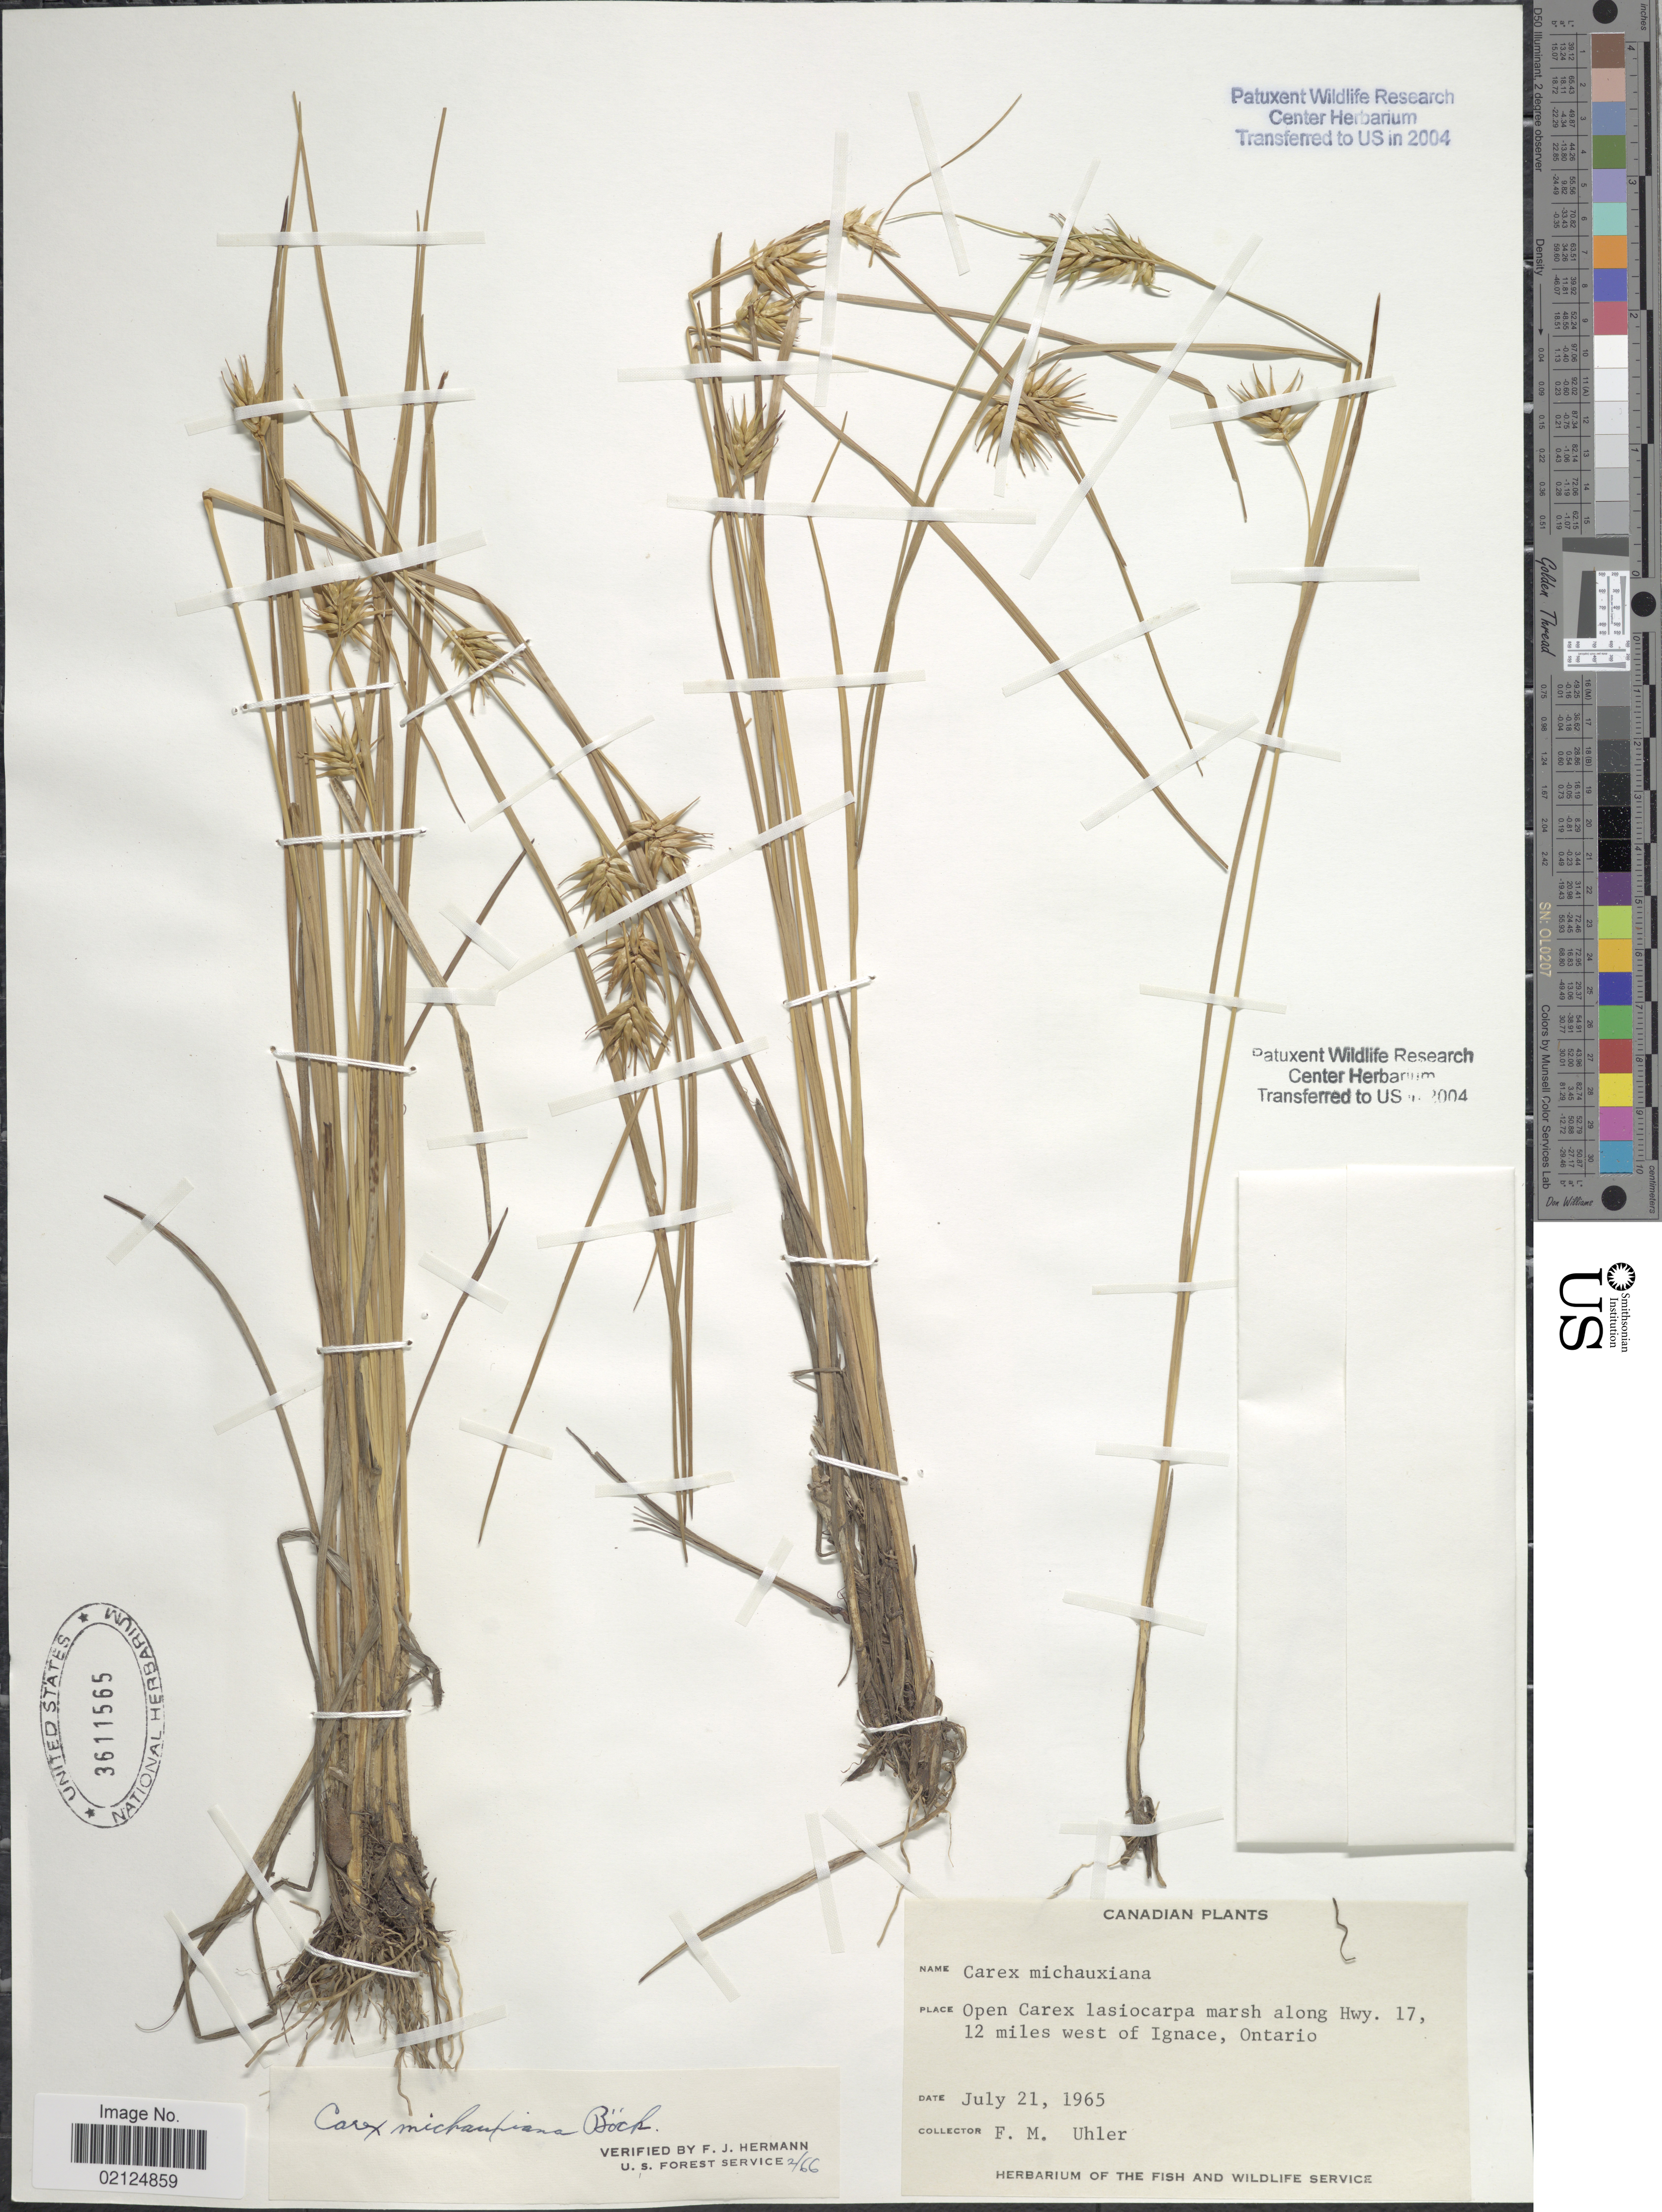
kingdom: Plantae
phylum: Tracheophyta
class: Liliopsida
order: Poales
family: Cyperaceae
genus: Carex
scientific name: Carex michauxiana subsp. michauxiana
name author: Boeckeler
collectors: F. M. Uhler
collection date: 1965-07-21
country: Canada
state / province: Ontario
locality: Along Hwy. 17, 12 miles west of Ignace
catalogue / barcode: US 3611565